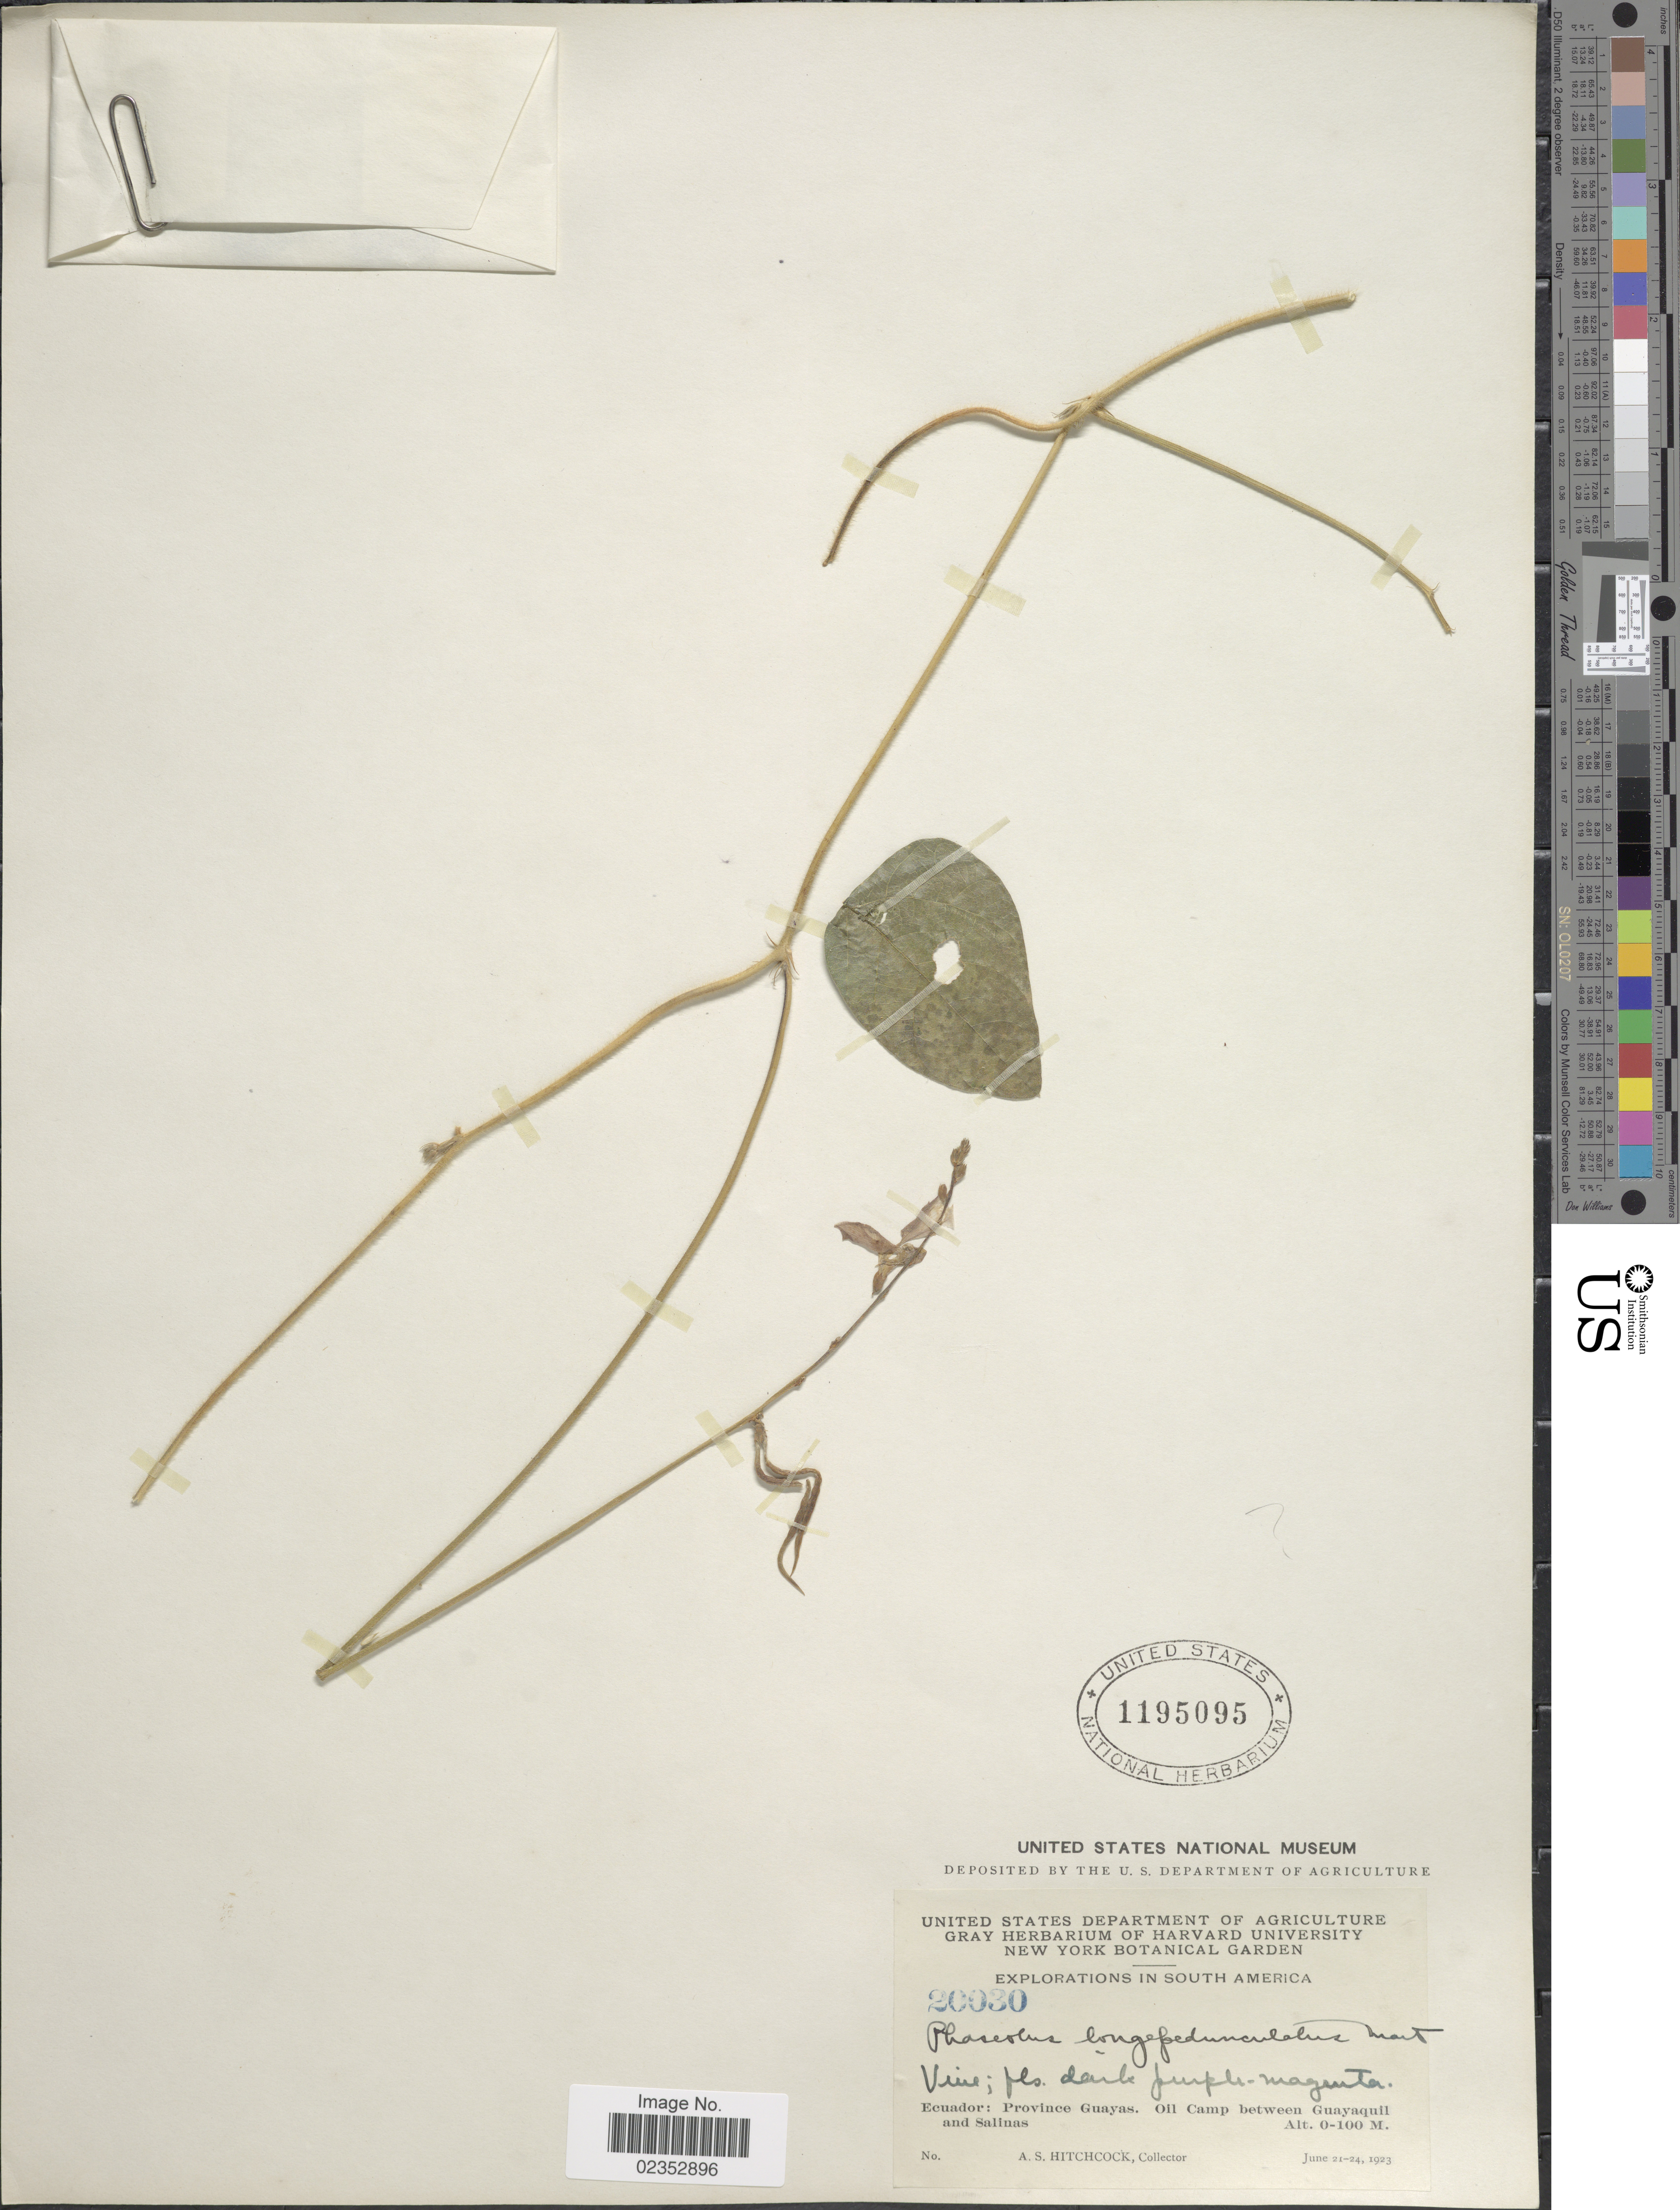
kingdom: Plantae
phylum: Tracheophyta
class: Magnoliopsida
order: Fabales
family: Fabaceae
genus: Macroptilium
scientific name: Macroptilium gracile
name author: (Poepp. ex Benth.) Urb.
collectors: A. S. Hitchcock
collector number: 20030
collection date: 1923-07-21/1923-07-24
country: Ecuador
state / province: Guayas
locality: Oil Camp between Guayaquil and Salinas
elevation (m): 0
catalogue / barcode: US 1195095